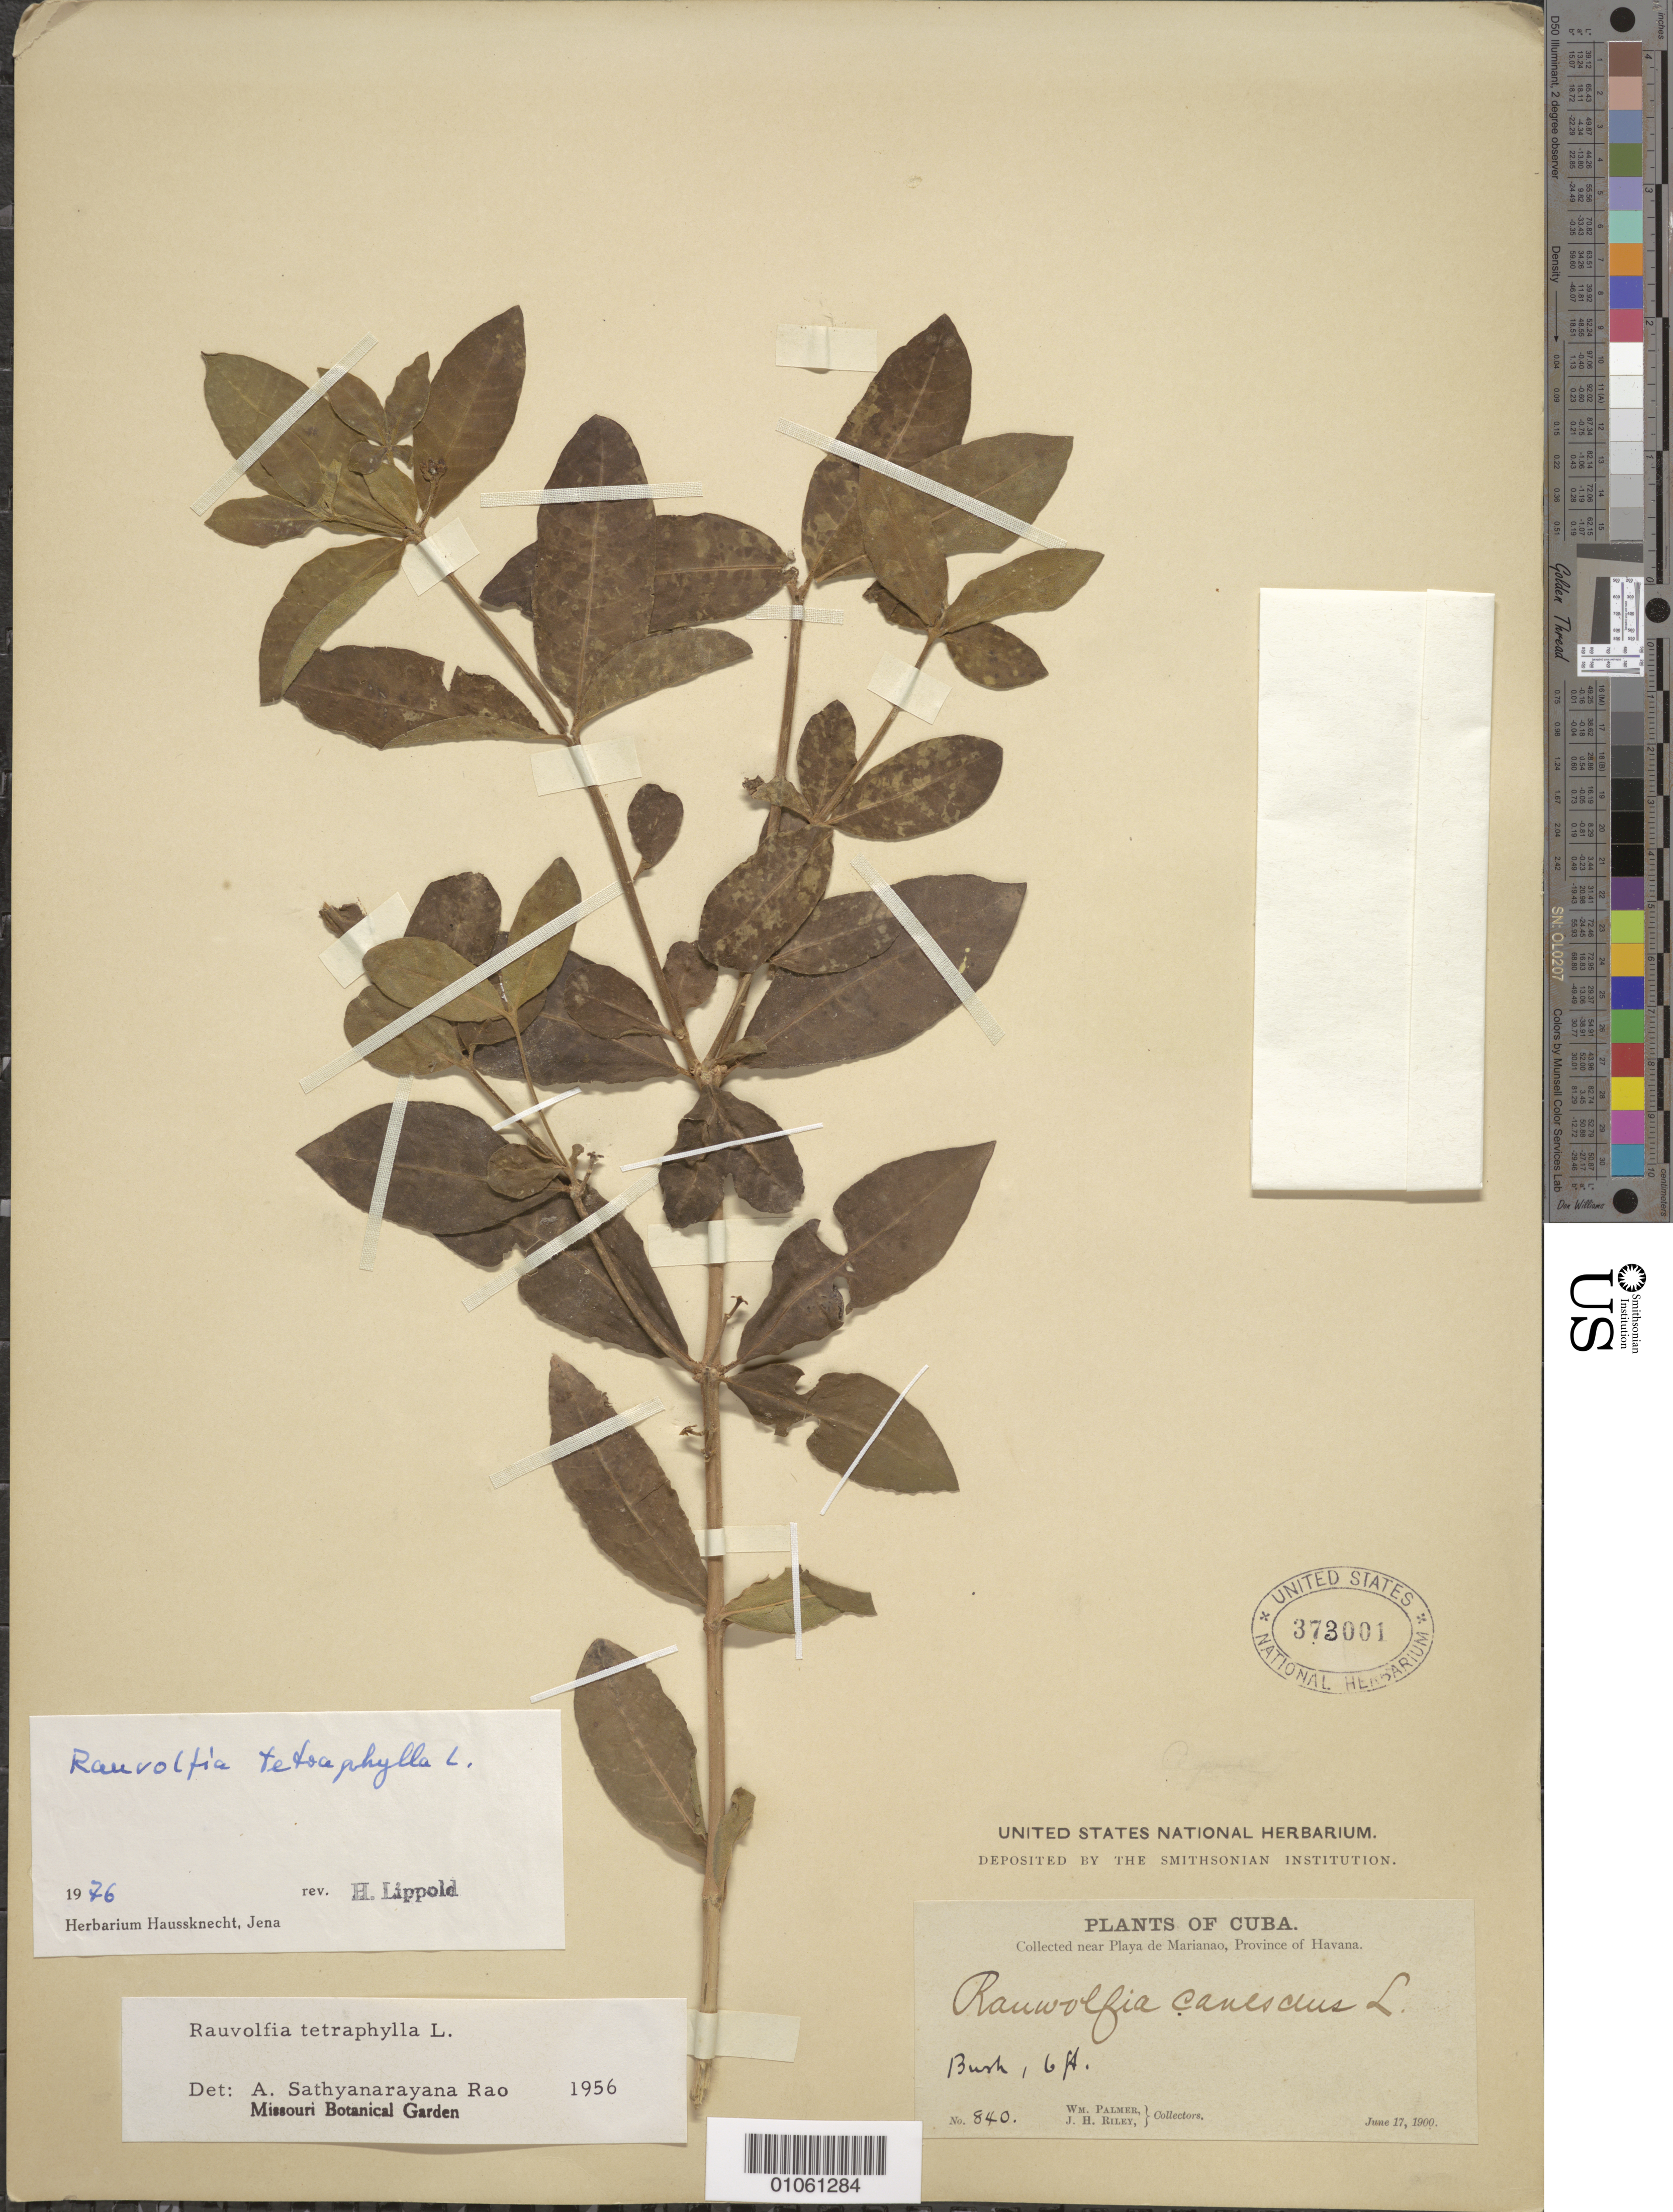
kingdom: Plantae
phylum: Tracheophyta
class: Magnoliopsida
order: Gentianales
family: Apocynaceae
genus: Rauvolfia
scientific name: Rauvolfia tetraphylla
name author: L.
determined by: Lippold, Hans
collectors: W. Palmer & J. H. Riley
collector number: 840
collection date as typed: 17 Jun 1900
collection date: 1900-06-17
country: Cuba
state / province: La Habana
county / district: Municipio Playa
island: Cuba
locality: Playa de Marianao, near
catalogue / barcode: US 373001